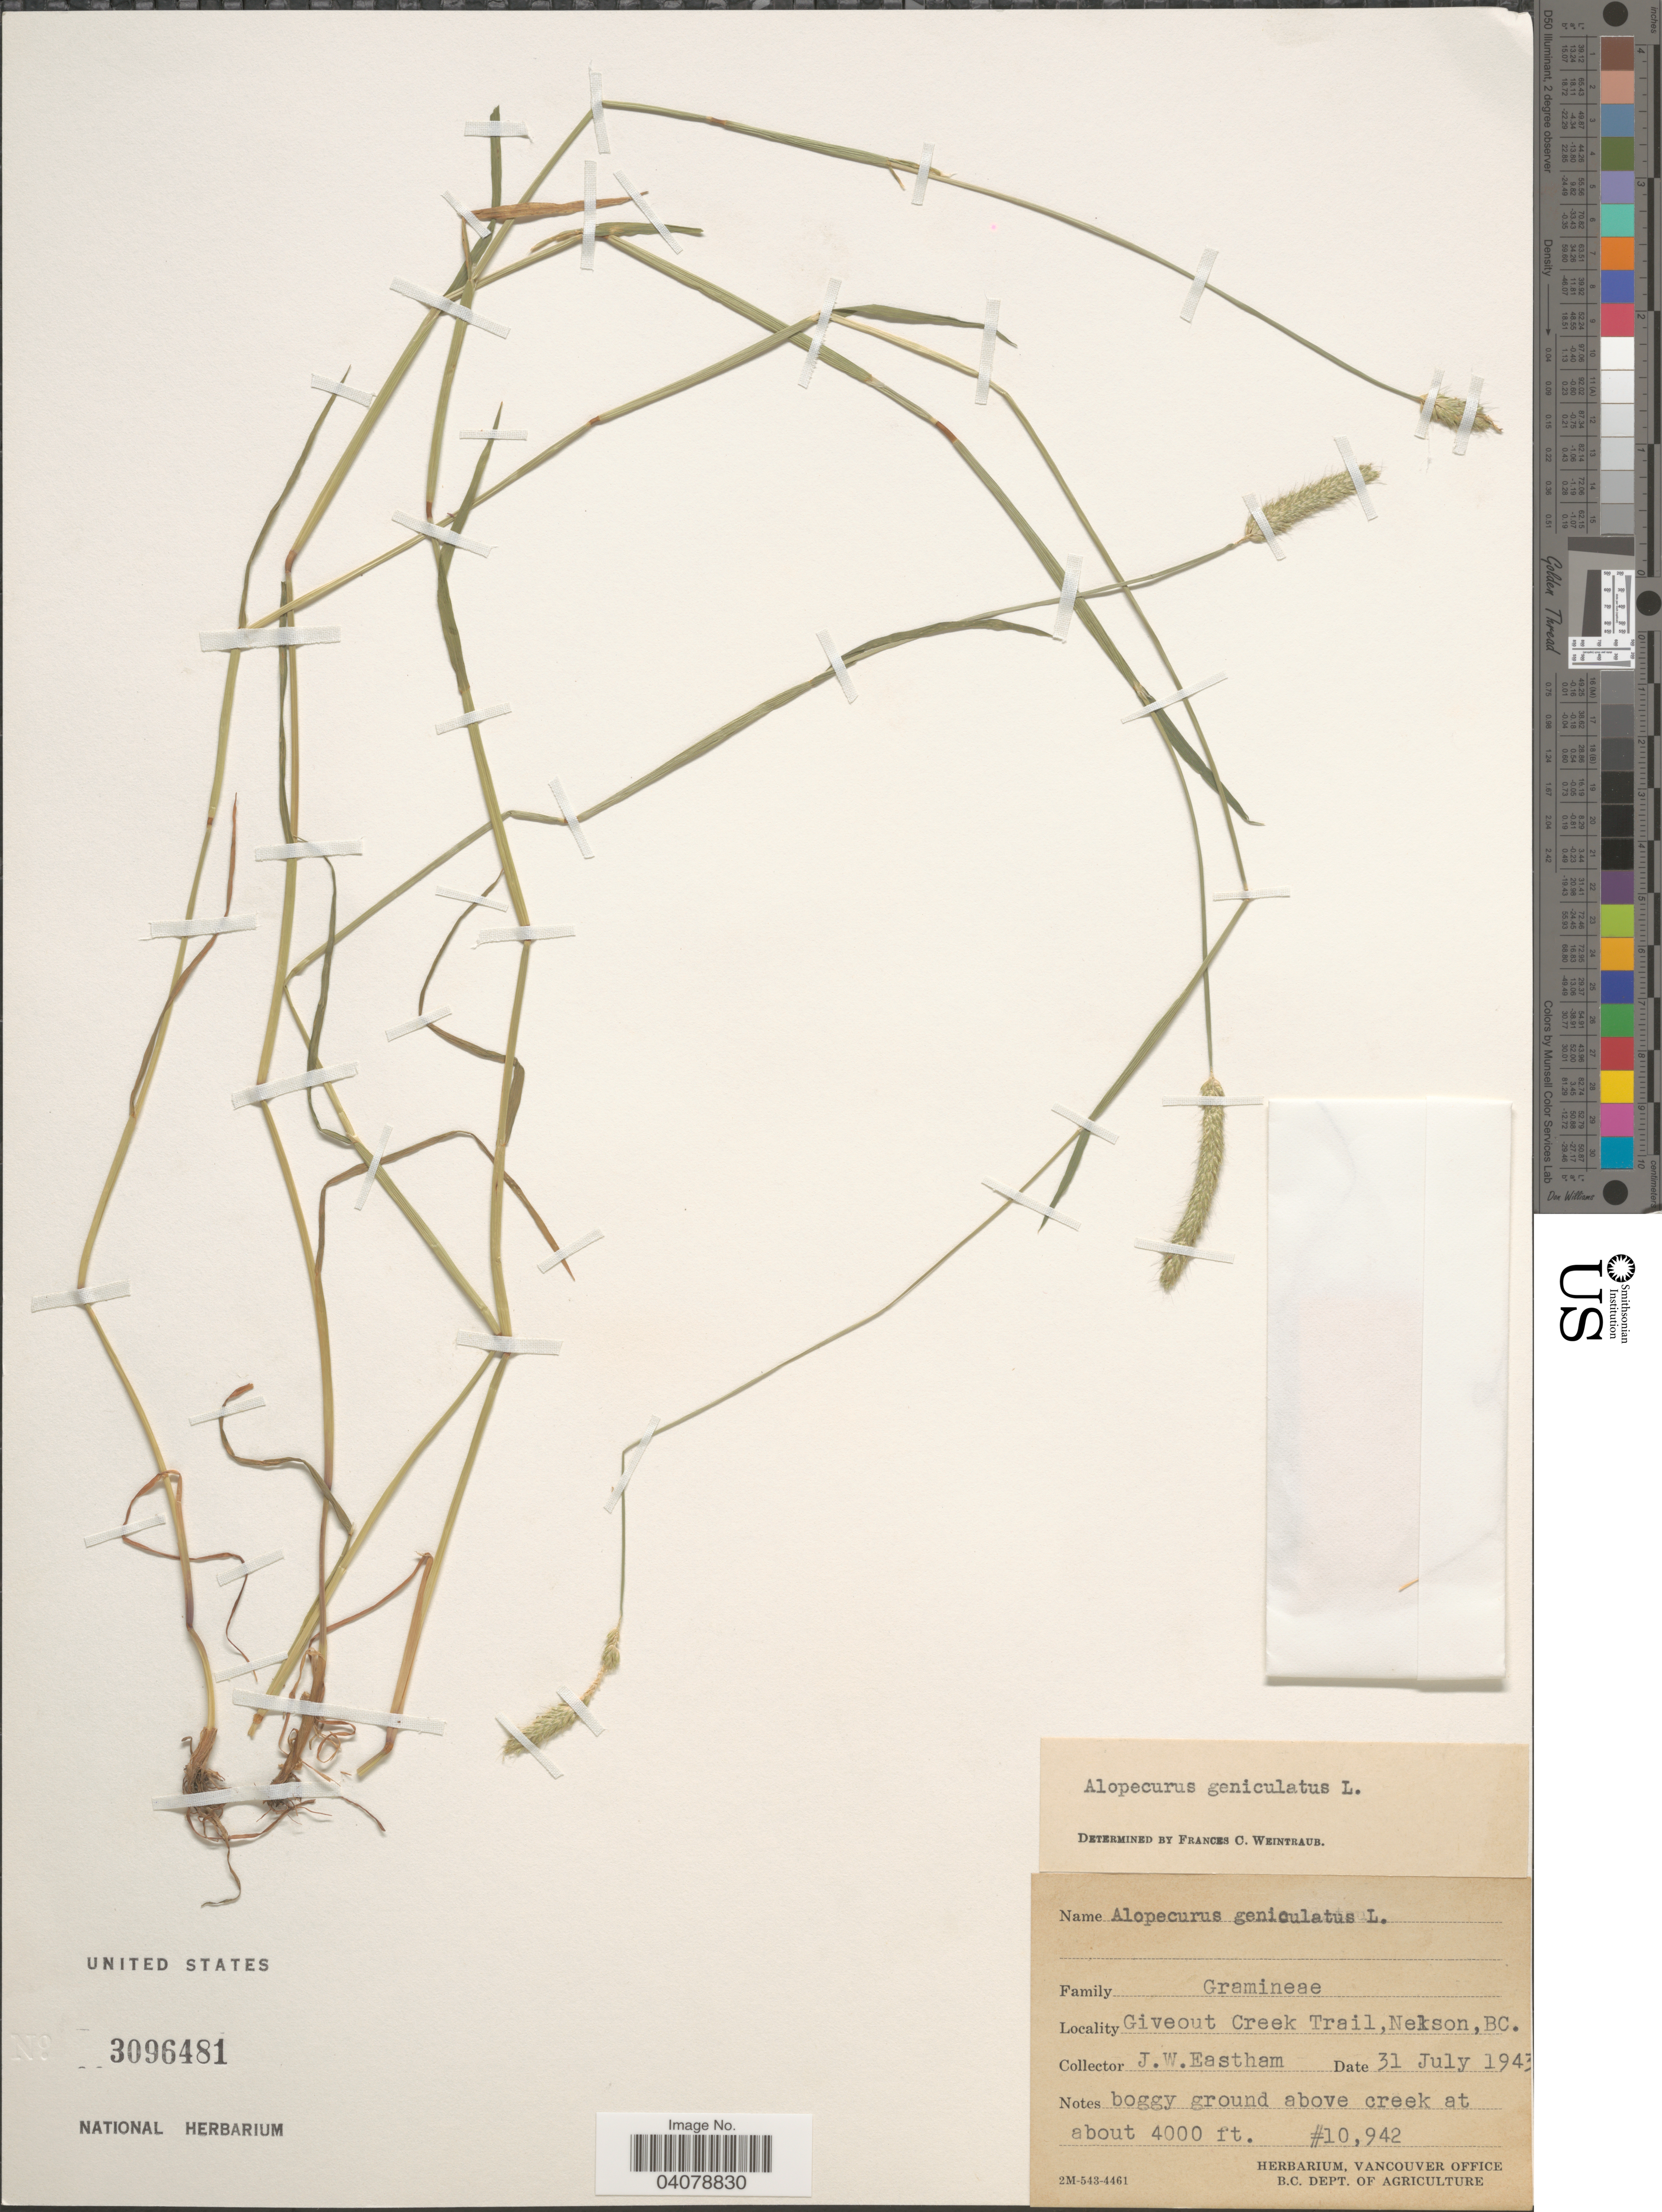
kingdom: Plantae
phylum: Tracheophyta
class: Liliopsida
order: Poales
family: Poaceae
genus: Alopecurus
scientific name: Alopecurus geniculatus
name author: L.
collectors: J. Eastham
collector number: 10942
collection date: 1943-07-31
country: Canada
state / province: British Columbia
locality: Giveout Creek Trail, Nelson, BC.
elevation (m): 1219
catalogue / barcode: US 3096481